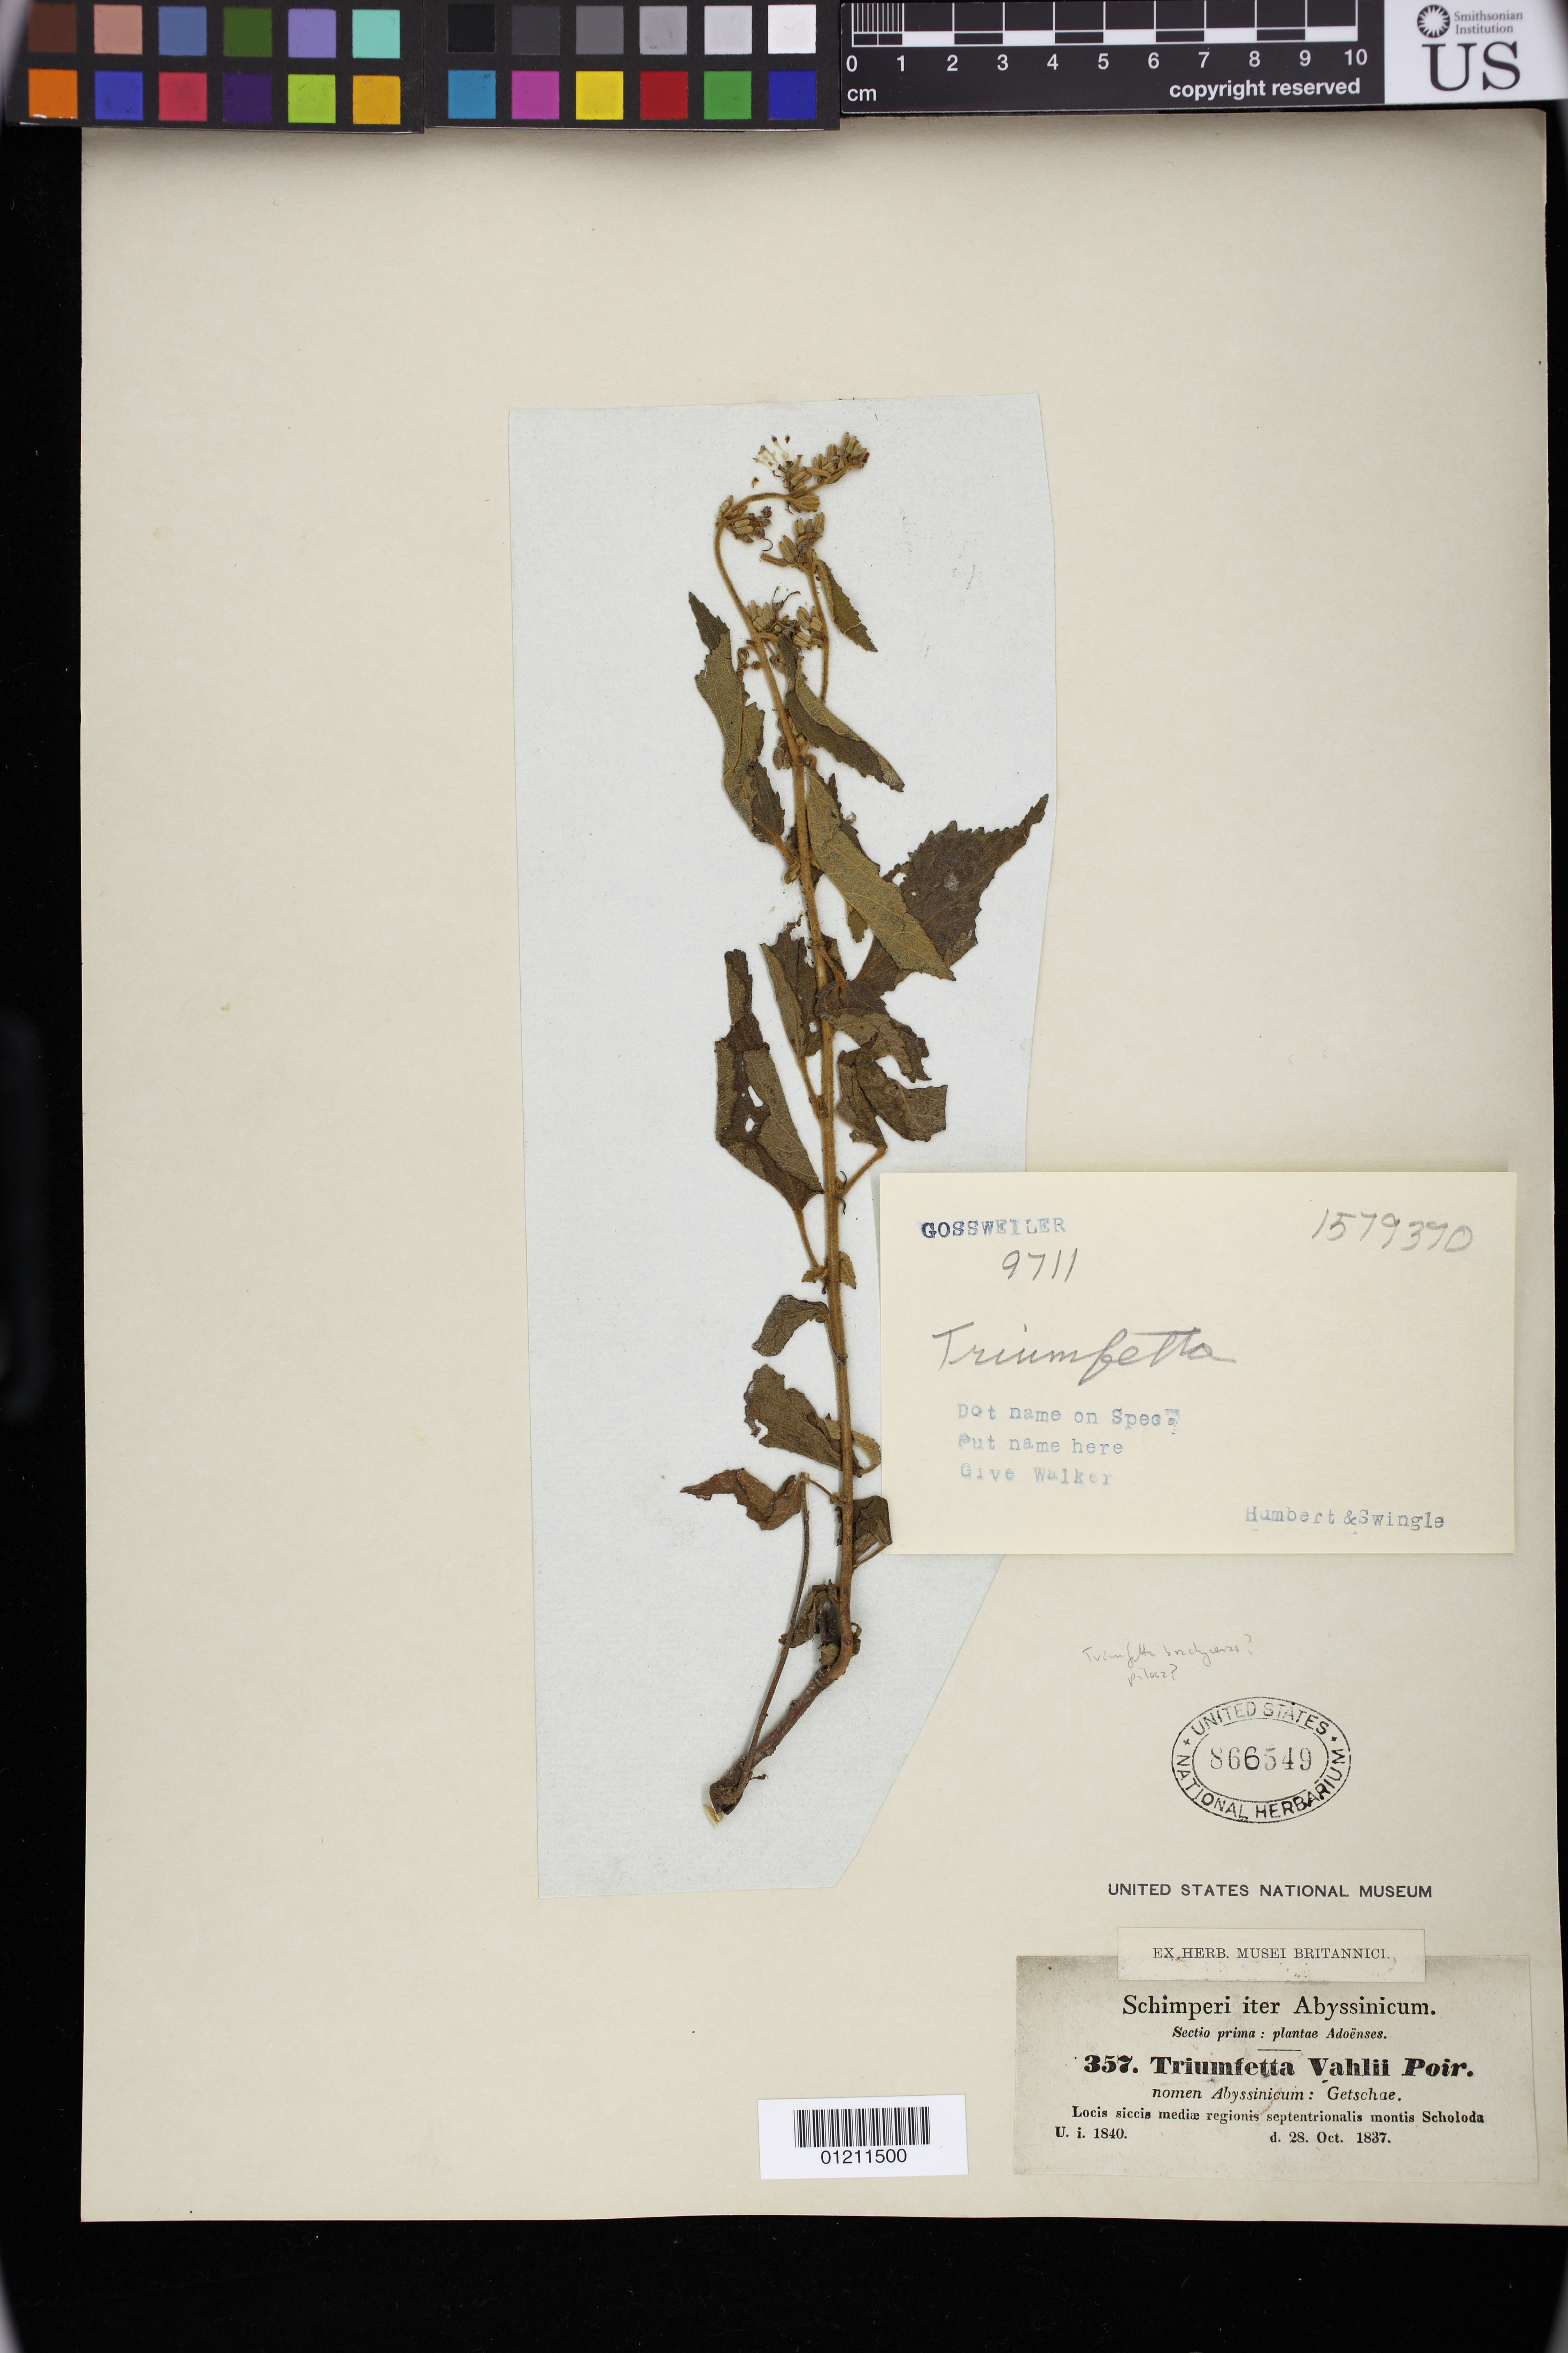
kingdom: Plantae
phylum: Tracheophyta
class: Magnoliopsida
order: Malvales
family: Malvaceae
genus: Triumfetta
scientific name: Triumfetta sp.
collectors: G. W. Schimper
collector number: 357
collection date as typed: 28 Oct 1837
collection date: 1837-10-28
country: Ethiopia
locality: Abyssinicum: Getschae. Locis siccis mediae regionis septentrionalis montis Scholoda.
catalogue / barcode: US 866549